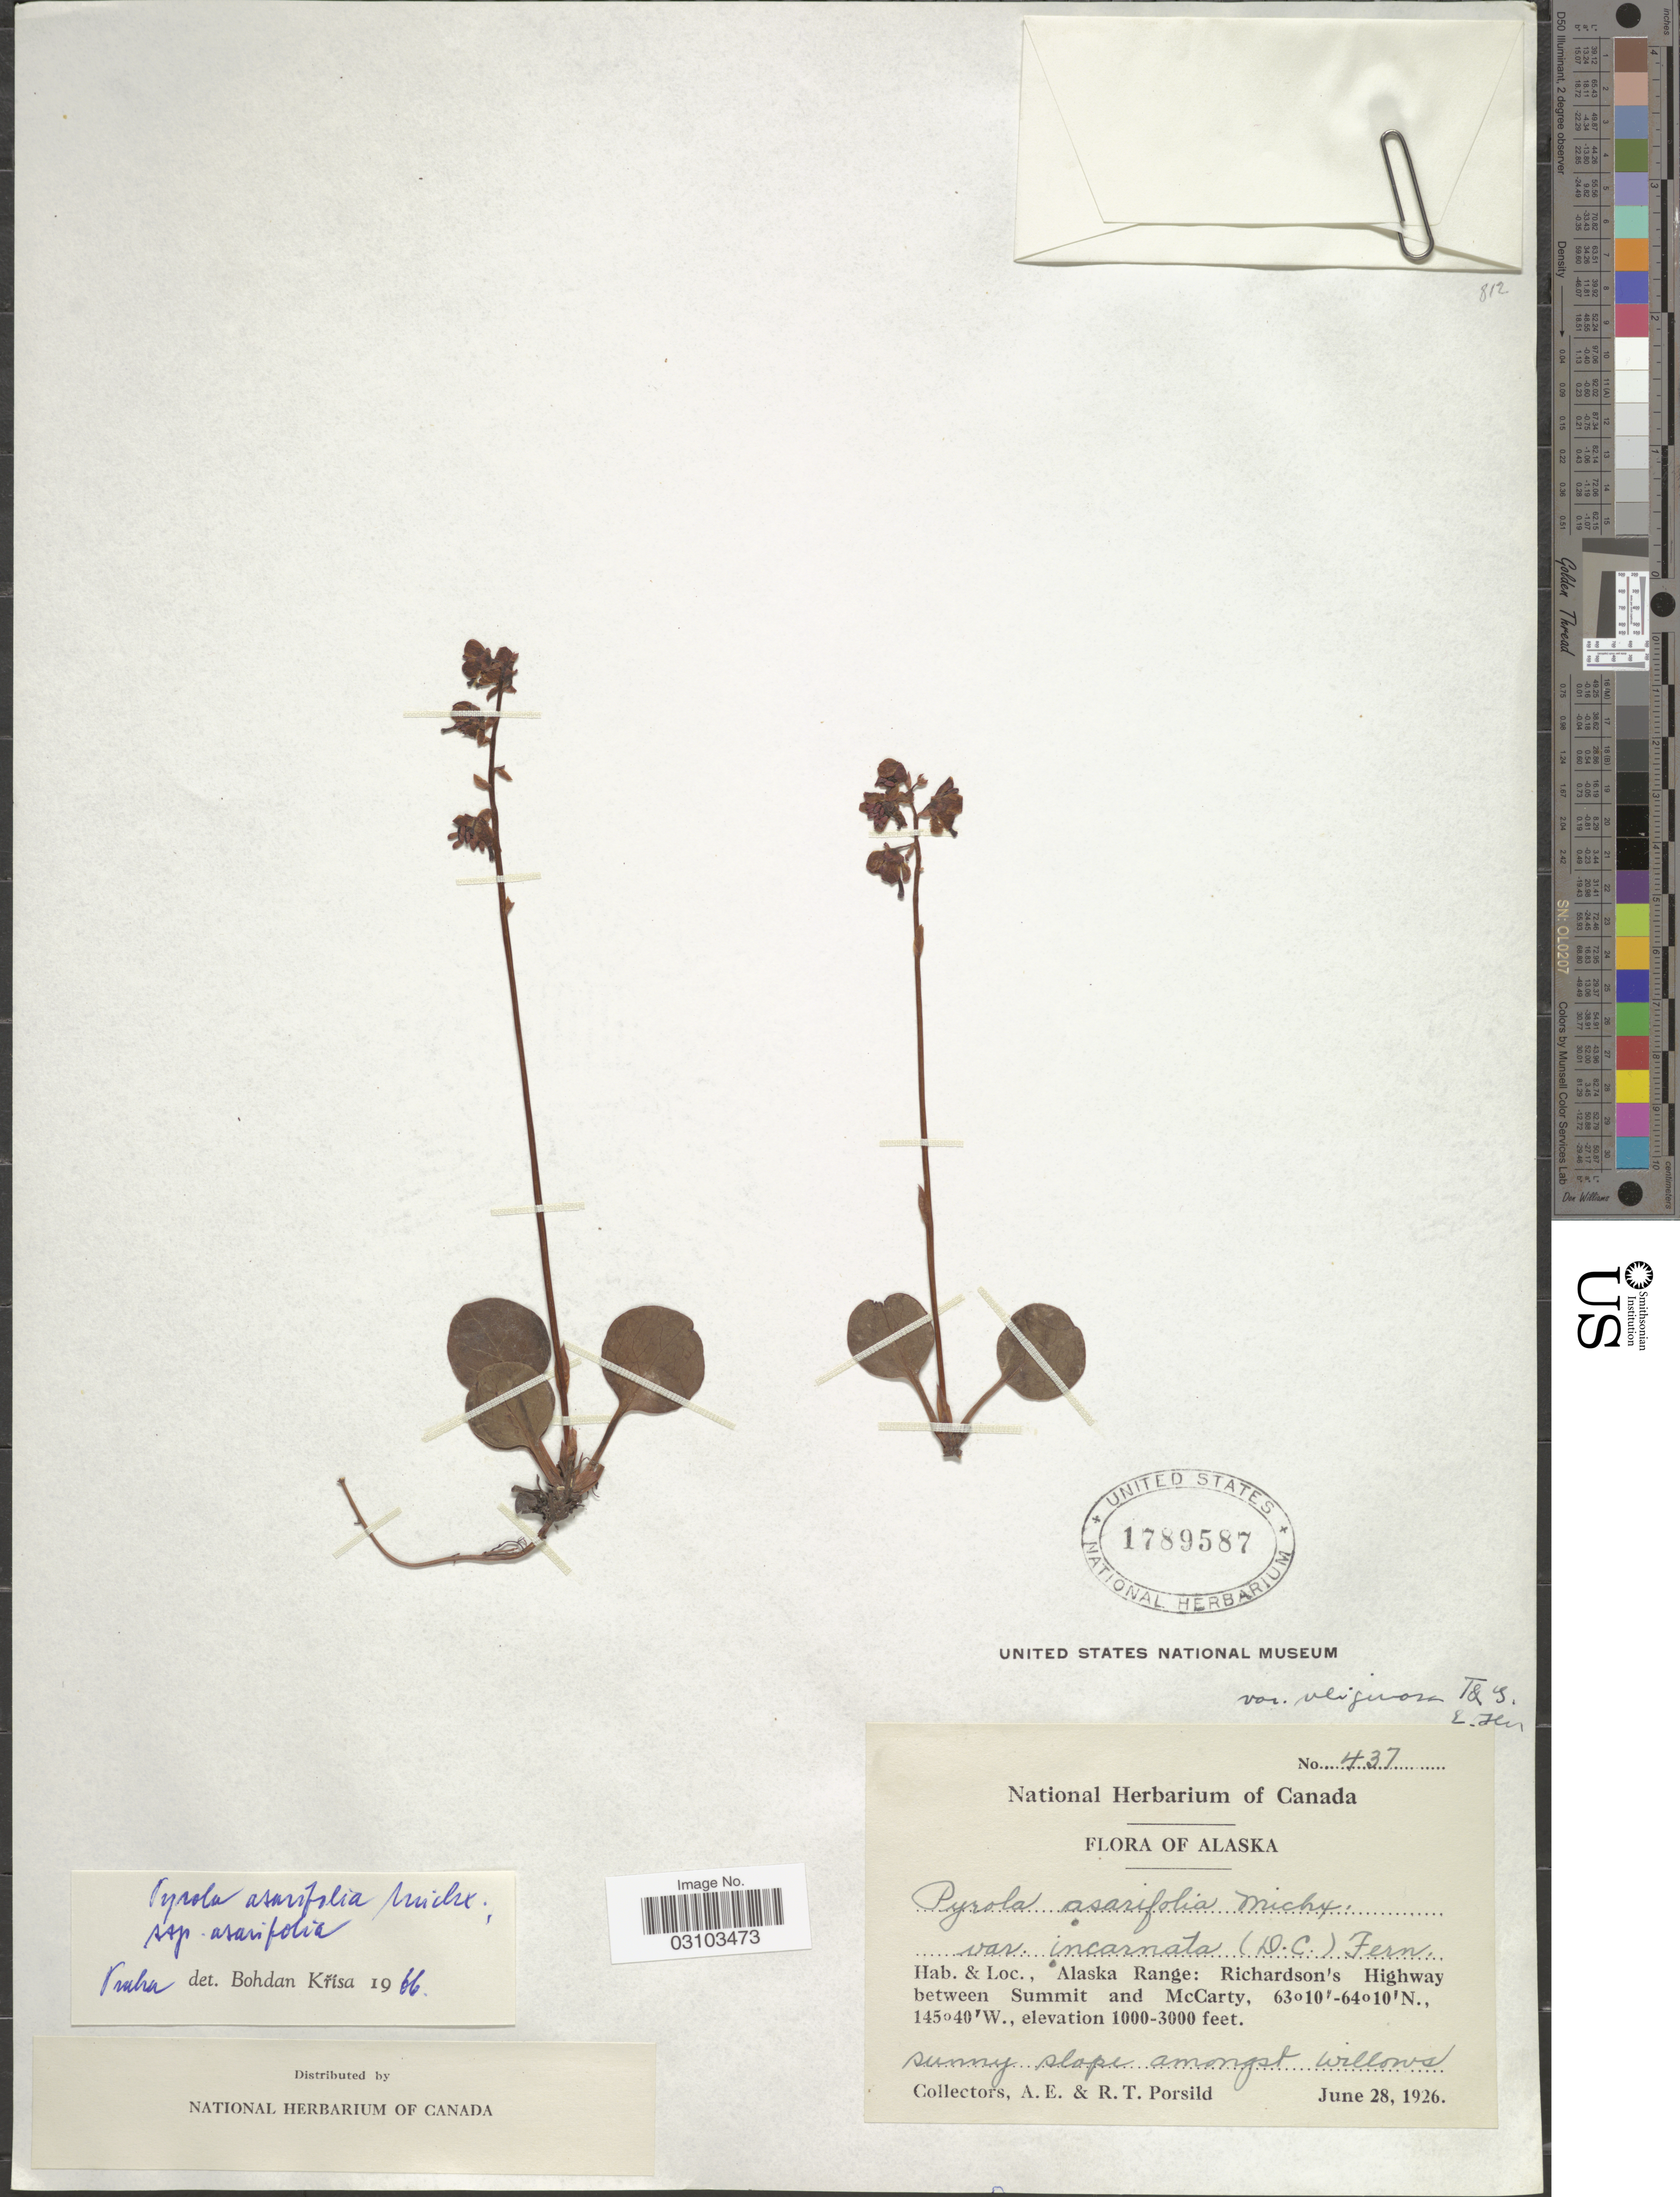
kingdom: Plantae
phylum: Tracheophyta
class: Magnoliopsida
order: Ericales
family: Ericaceae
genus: Pyrola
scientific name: Pyrola asarifolia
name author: Michx.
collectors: A. E. Porsild & R. T. Porsild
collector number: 437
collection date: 1926-06-28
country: United States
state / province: Alaska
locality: Alaska Range: Richardson's Highway between Summit and McCarty.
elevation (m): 305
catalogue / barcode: US 1789587